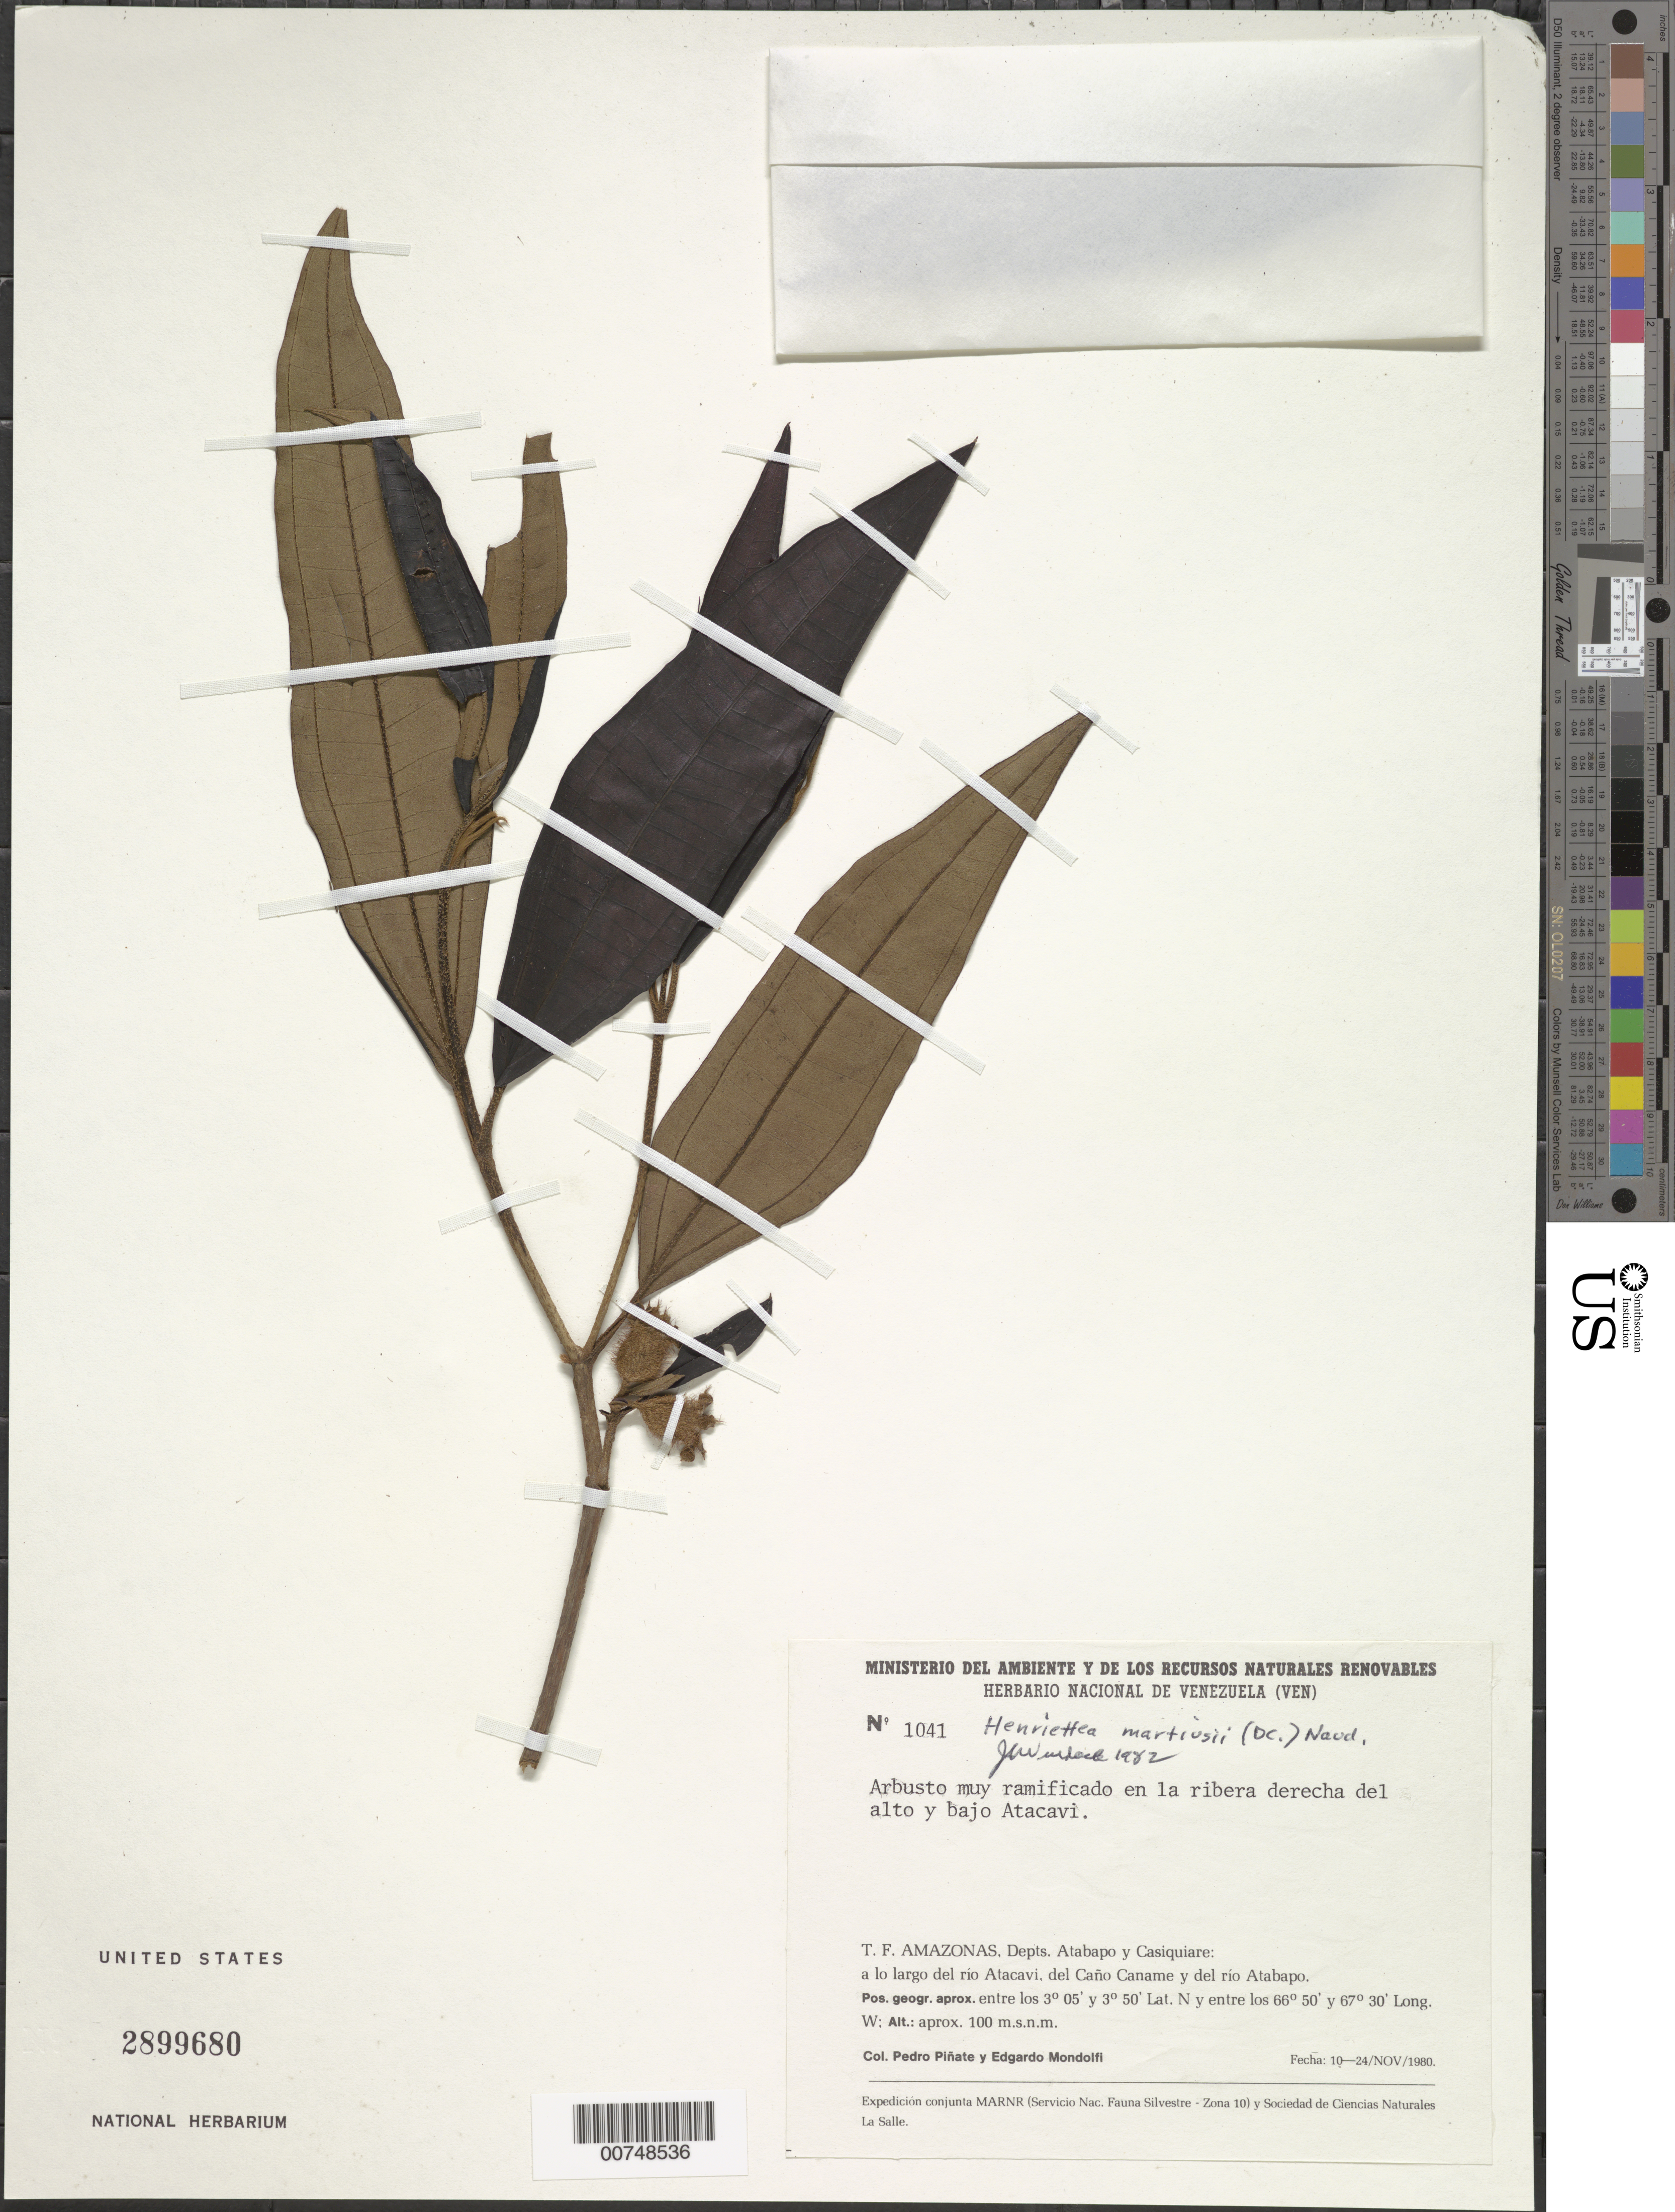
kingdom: Plantae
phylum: Tracheophyta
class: Magnoliopsida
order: Myrtales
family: Melastomataceae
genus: Henriettea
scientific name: Henriettea martiusii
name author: (DC.) Naudin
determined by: Wurdack, John J., (US), US (UNITED STATES)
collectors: P. Piñate & E. Mondolfi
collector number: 1041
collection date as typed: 10-Nov-80 to 24-Nov-80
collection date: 1980-11-10/1980-11-24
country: Venezuela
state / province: Amazonas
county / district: Atabapo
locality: Río Atacavi, Caño Caname & Río Atabapo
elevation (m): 100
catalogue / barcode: US 2899680